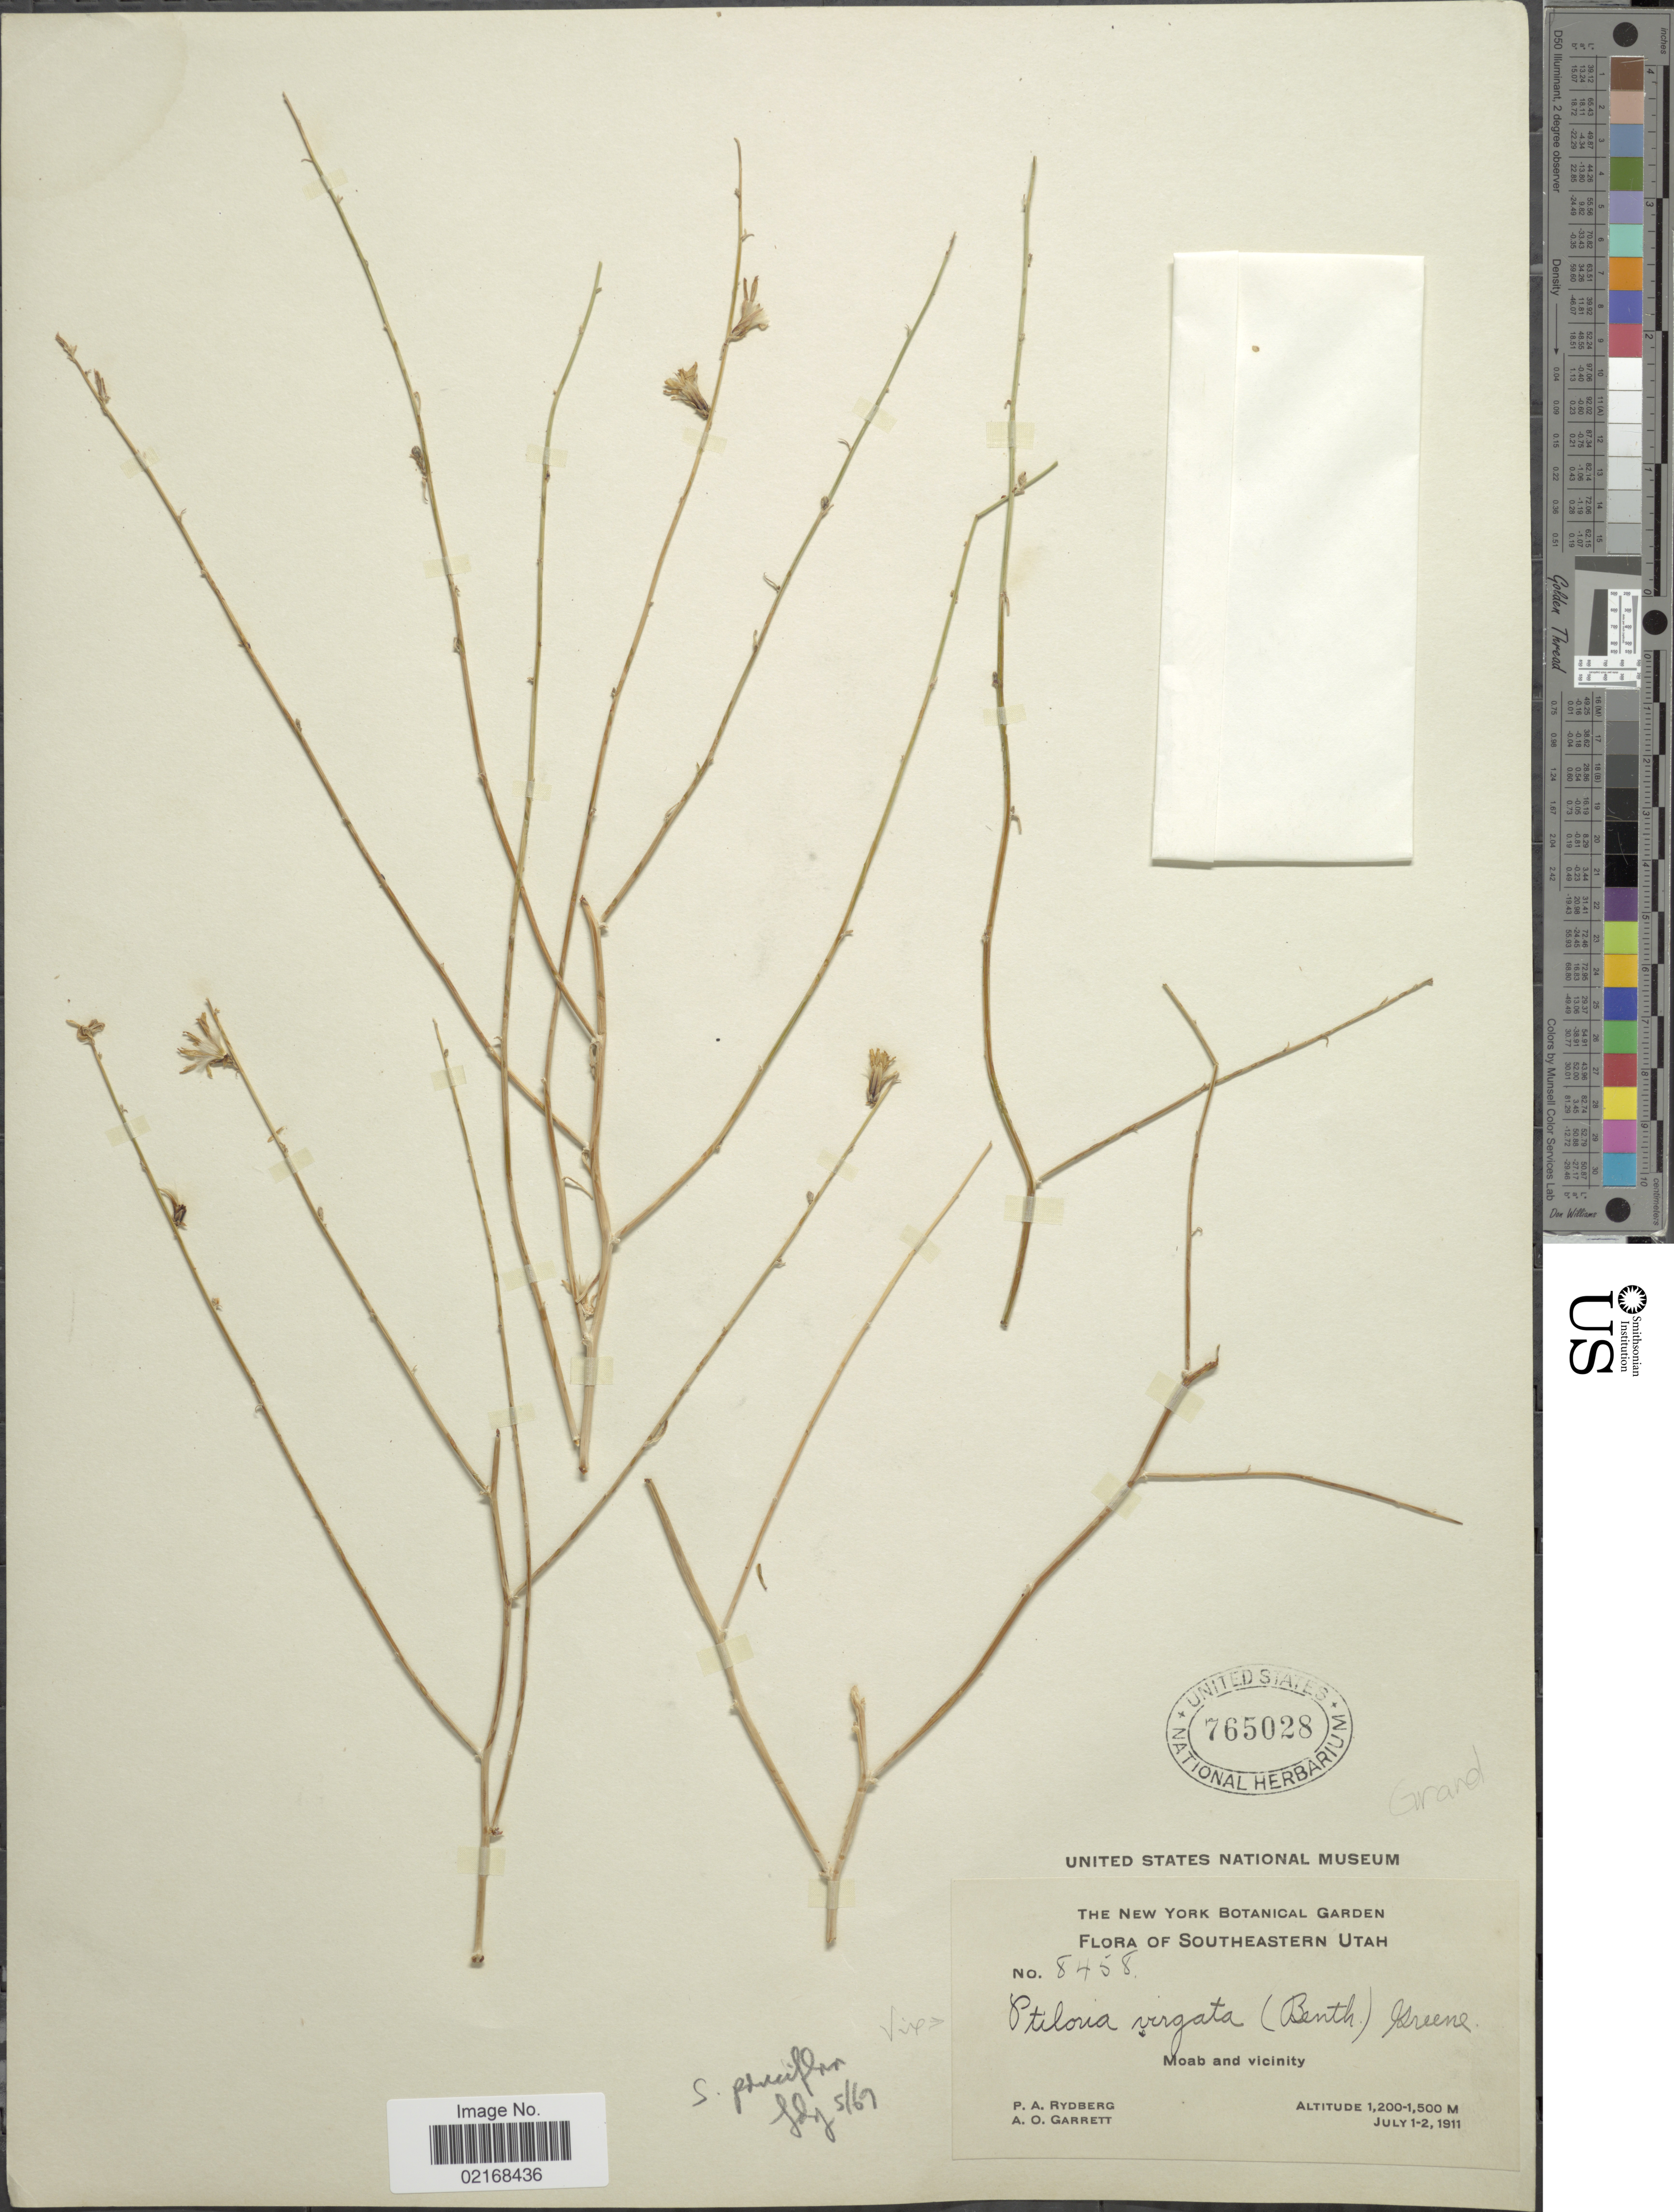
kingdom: Plantae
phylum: Tracheophyta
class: Magnoliopsida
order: Asterales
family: Asteraceae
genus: Stephanomeria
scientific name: Stephanomeria pauciflora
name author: (Torr.) A. Nelson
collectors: P. A. Rydberg & A. O. Garrett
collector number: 8458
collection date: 1911-07-01/1911-07-02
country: United States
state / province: Utah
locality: Southeastern Utah, Moab and vicinity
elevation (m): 1200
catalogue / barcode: US 765028